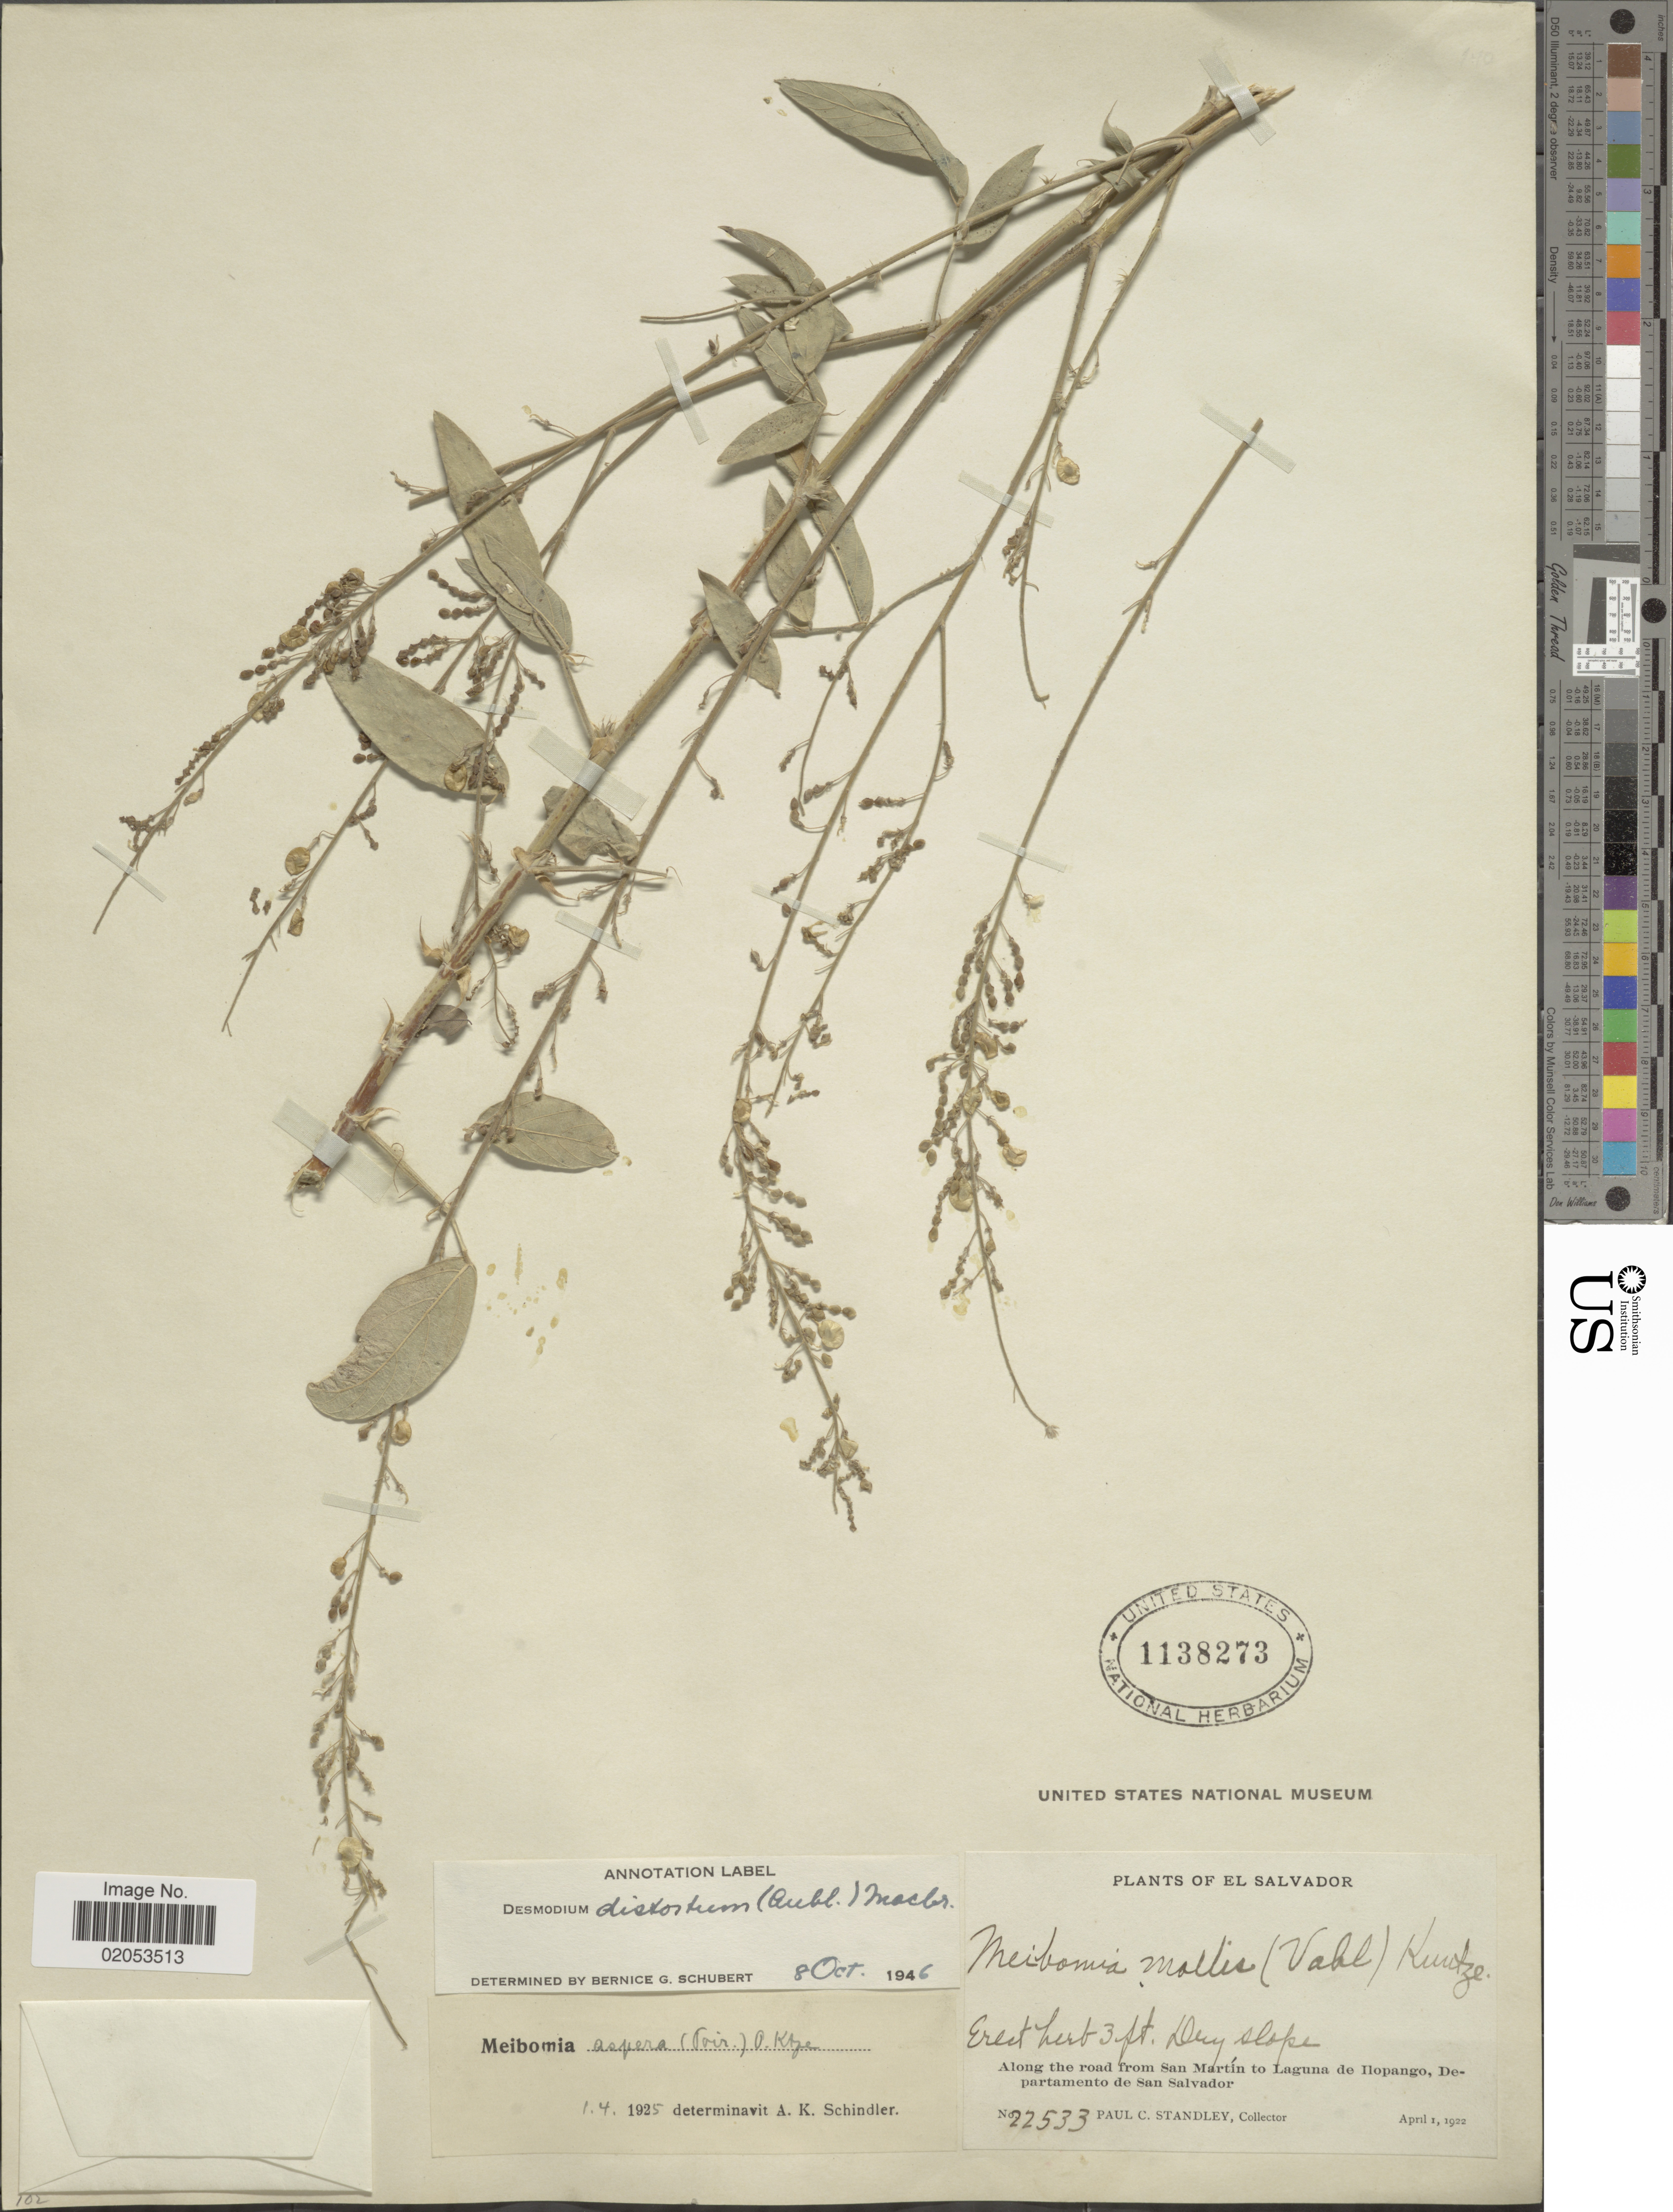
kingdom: Plantae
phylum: Tracheophyta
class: Magnoliopsida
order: Fabales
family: Fabaceae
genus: Desmodium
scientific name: Desmodium distortum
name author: (Aubl.) J.F. Macbr.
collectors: P. C. Standley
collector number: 22533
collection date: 1922-04-01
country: El Salvador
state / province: San Salvador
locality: Dry slope, Along the road from San Martín to Laguna de Ilopango, Departamento de San Salvador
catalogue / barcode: US 1138273